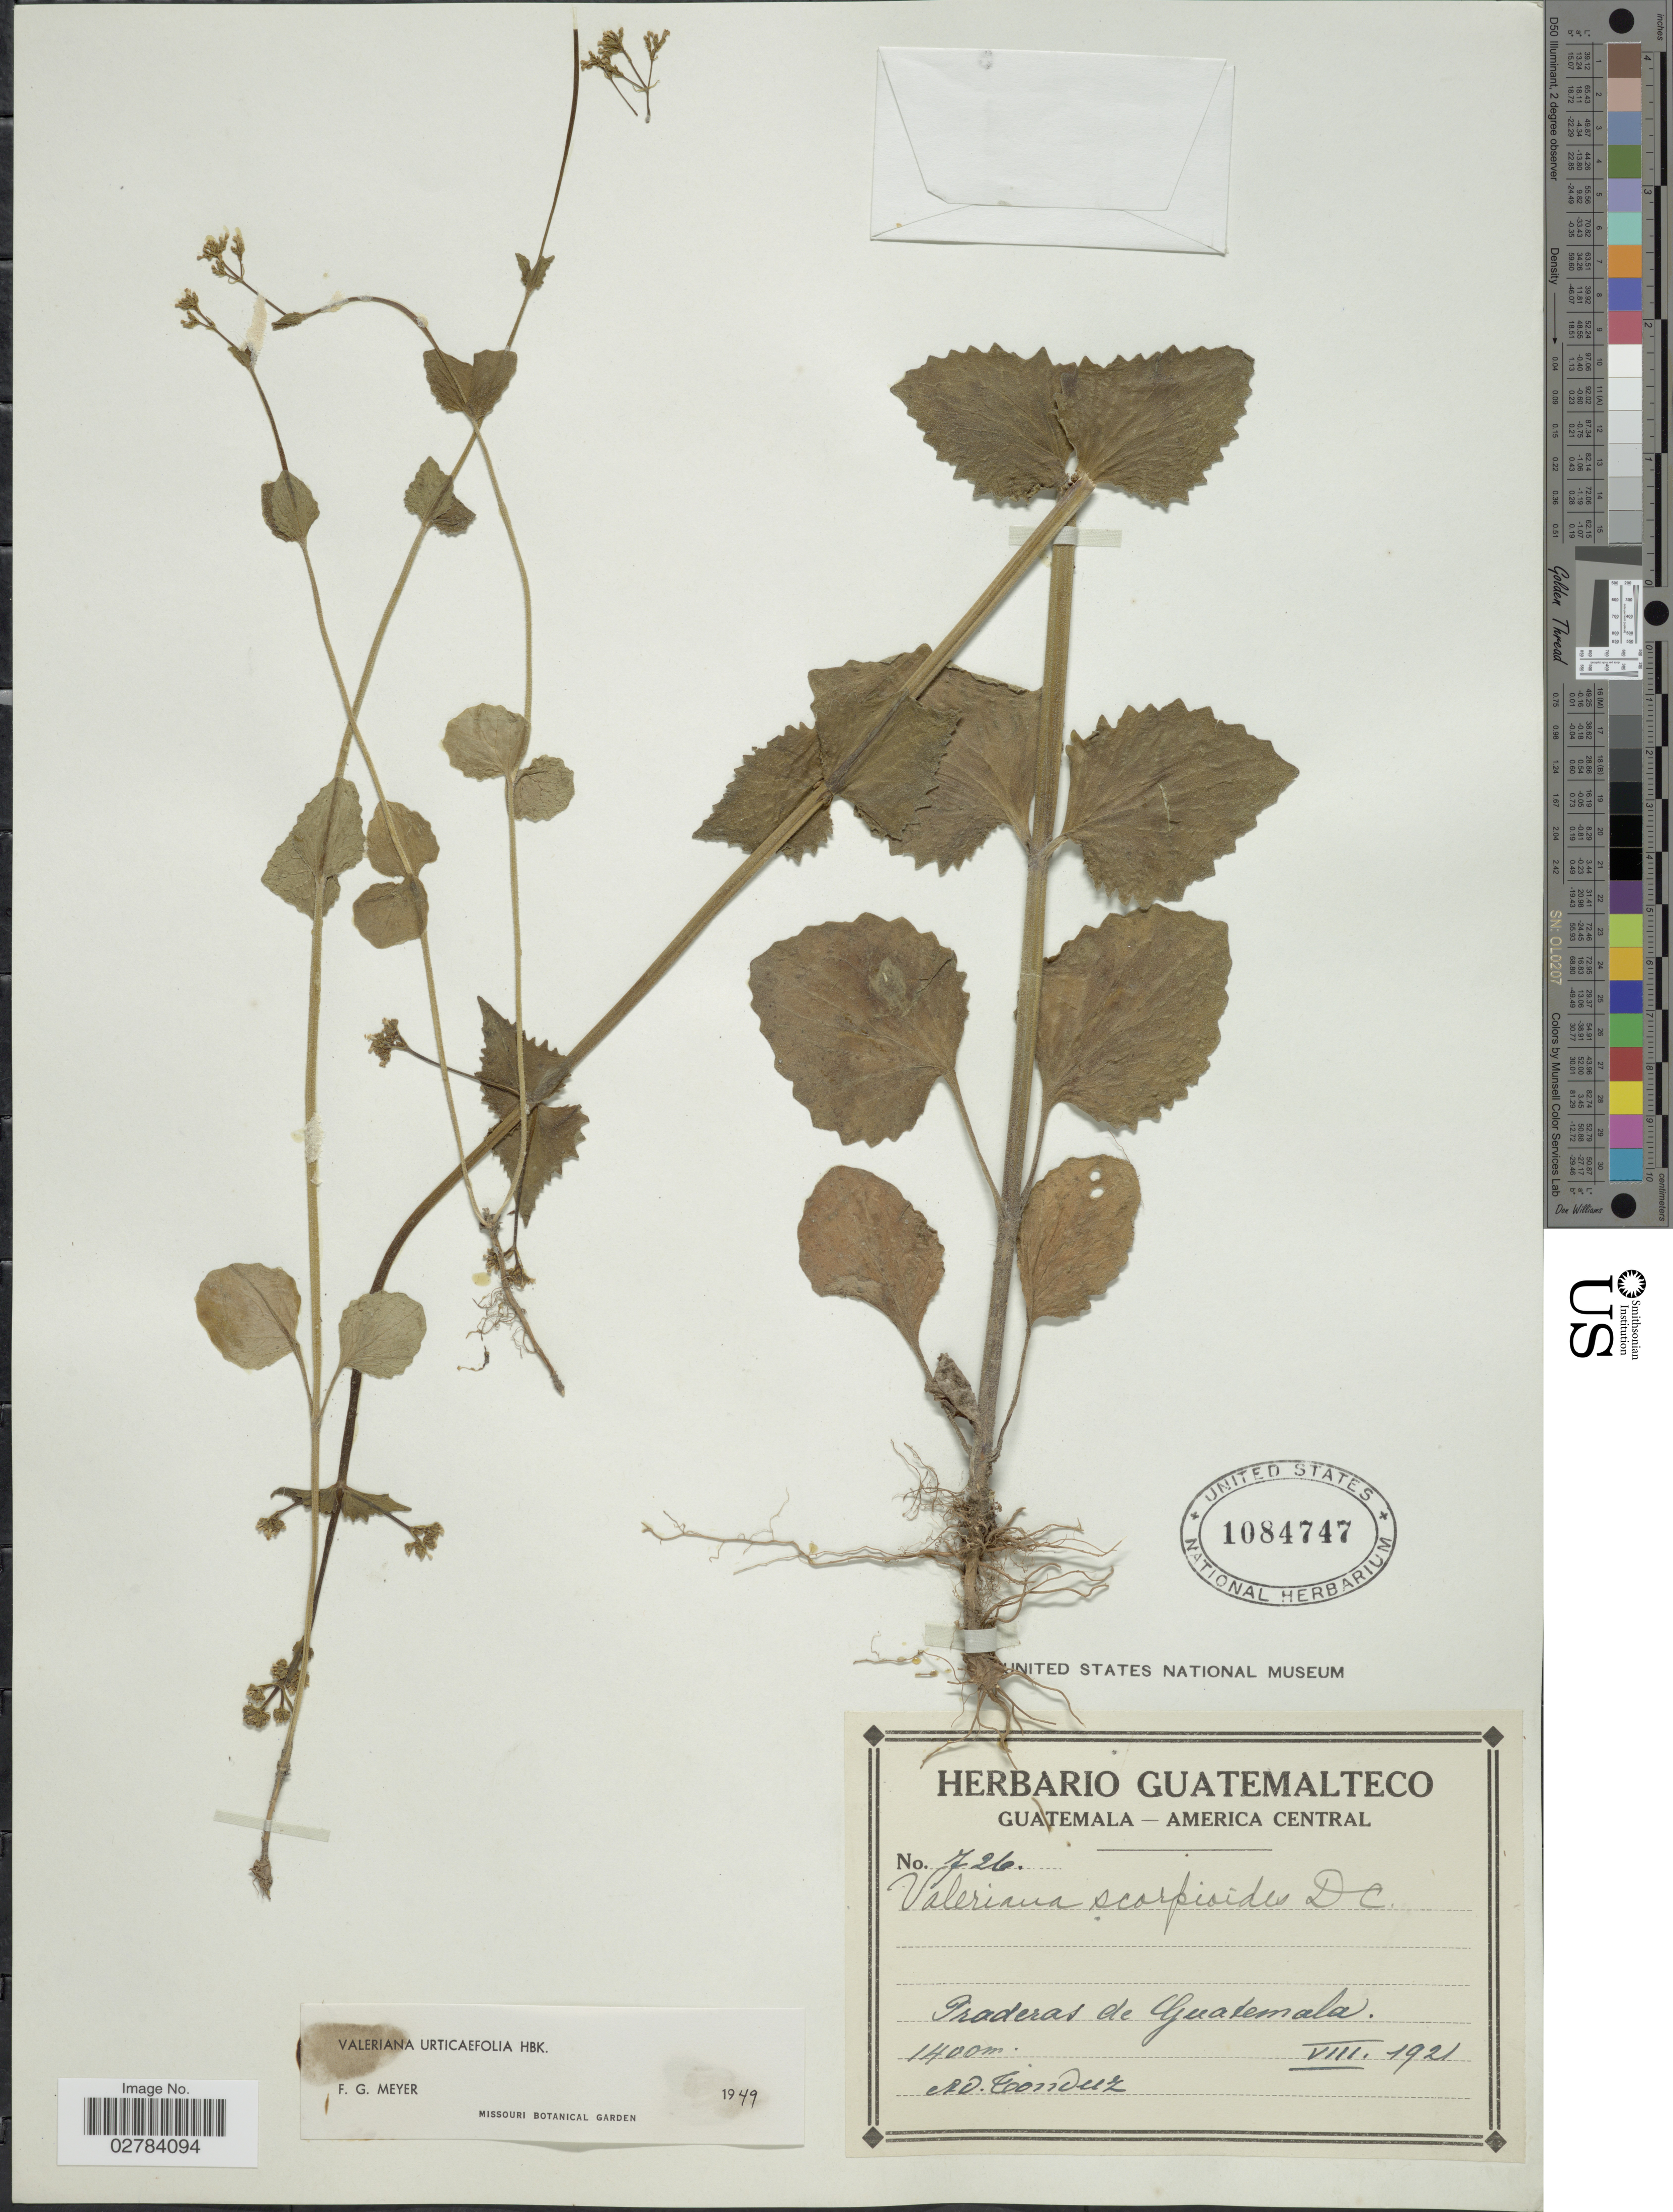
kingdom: Plantae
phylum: Tracheophyta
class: Magnoliopsida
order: Dipsacales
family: Caprifoliaceae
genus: Valeriana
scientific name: Valeriana urticaefolia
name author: Kunth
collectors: A. Tonduz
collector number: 726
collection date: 1921-08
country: Guatemala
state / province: Guatemala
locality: Praderas de Guatemala.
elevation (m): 1400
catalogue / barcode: US 1084747